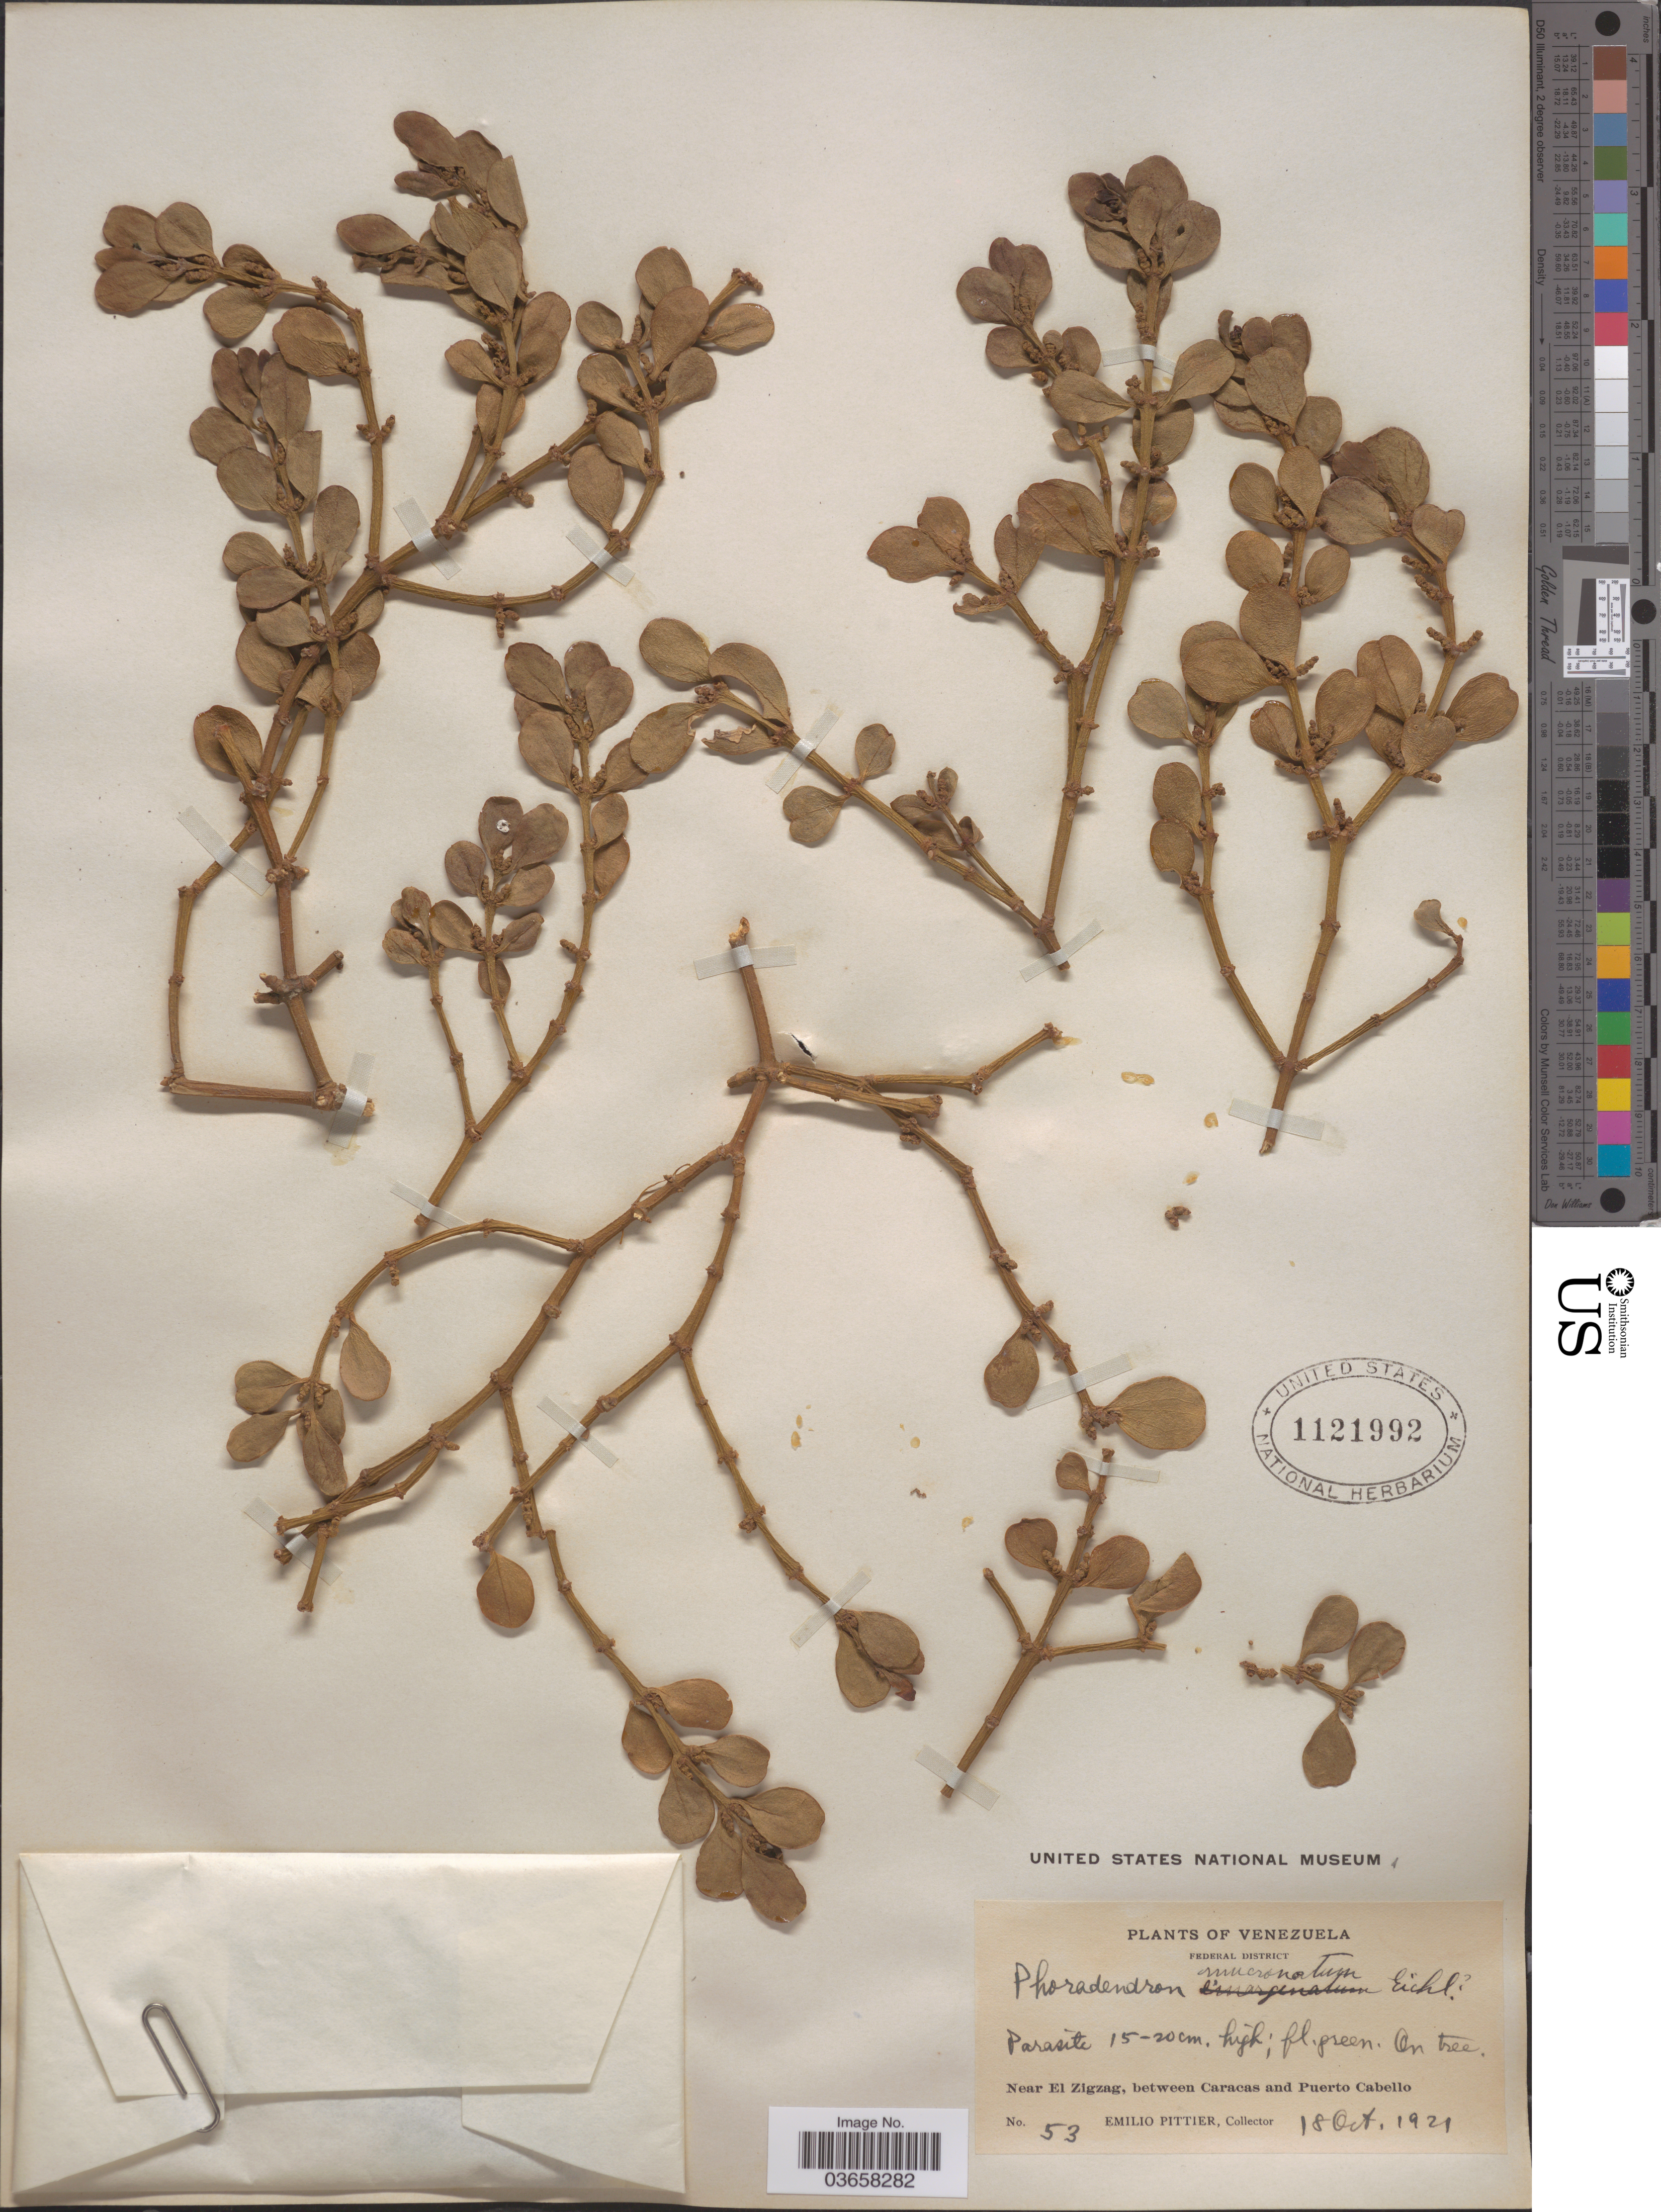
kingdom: Plantae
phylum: Tracheophyta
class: Magnoliopsida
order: Santalales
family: Viscaceae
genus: Phoradendron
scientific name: Phoradendron mucronatum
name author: (DC.) Krug & Urb.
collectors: E. Pittier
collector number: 53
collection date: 1921-10-18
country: Venezuela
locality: Federal District. Near El Zigzag, between Caracas and Puerto Cabello.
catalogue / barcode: US 1121992